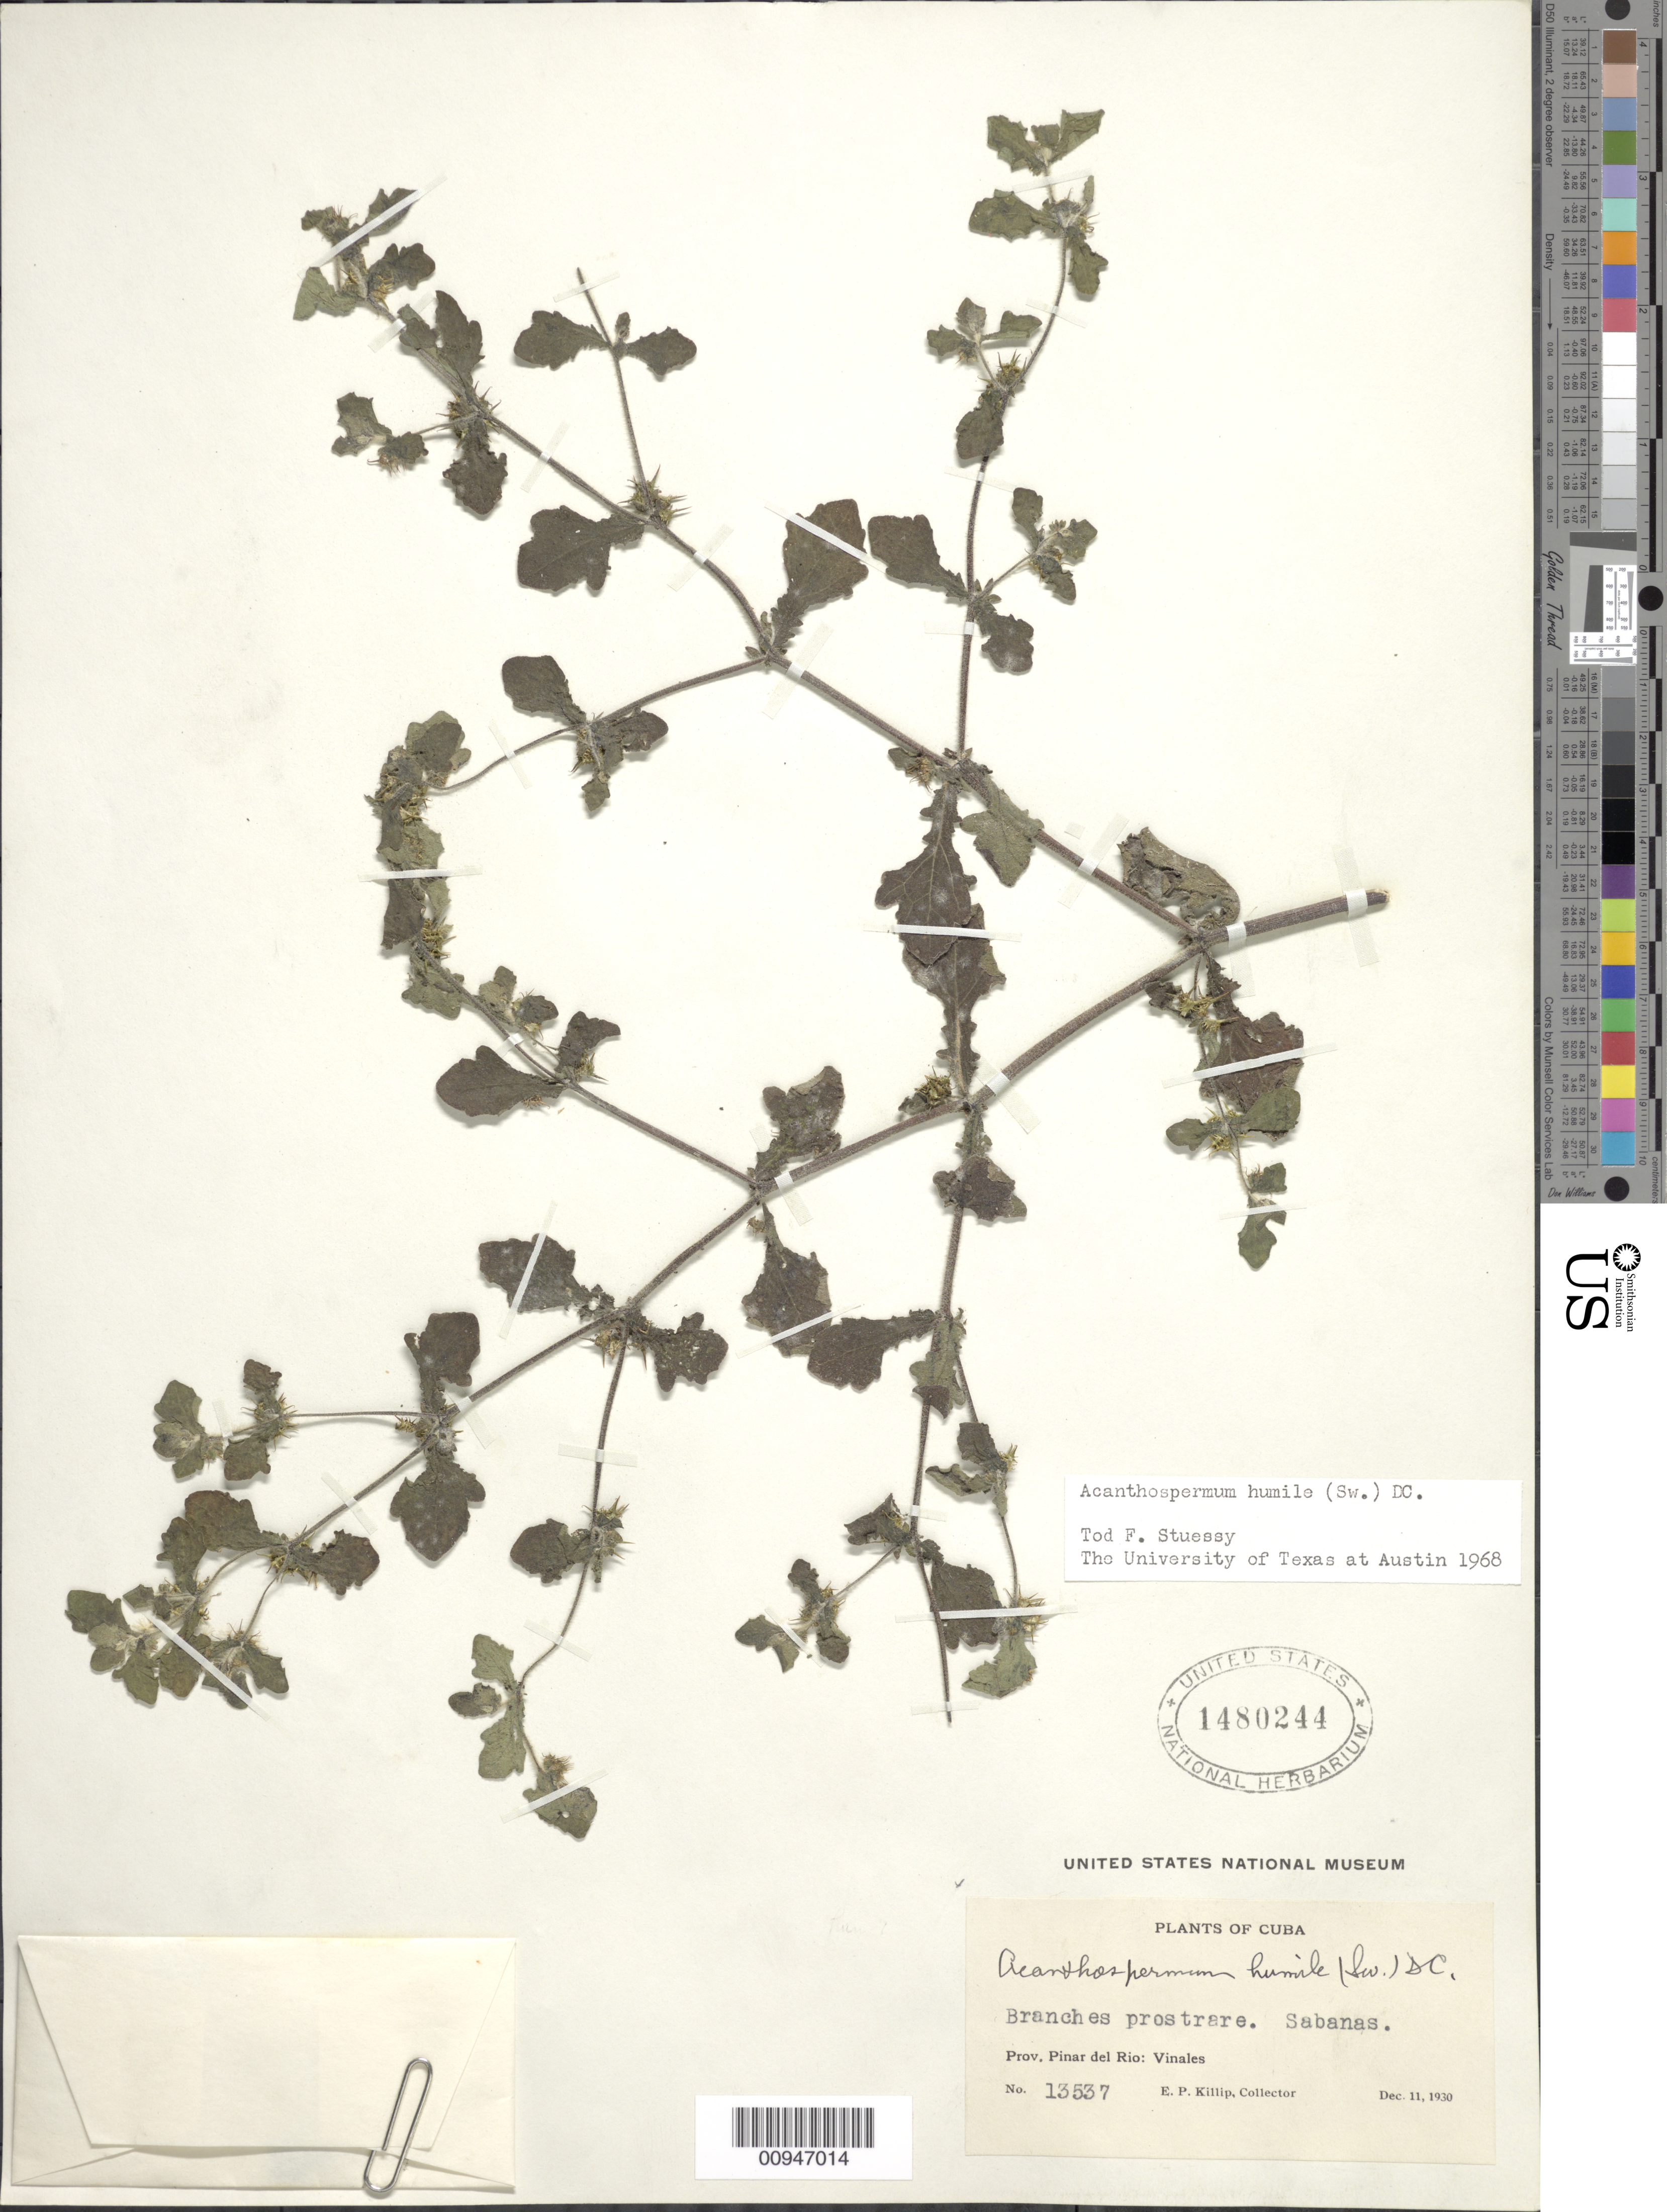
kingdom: Plantae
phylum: Tracheophyta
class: Magnoliopsida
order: Asterales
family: Asteraceae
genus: Acanthospermum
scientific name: Acanthospermum humile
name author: (Sw.) DC.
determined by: Stuessy, T. F.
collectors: E. P. Killip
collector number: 13537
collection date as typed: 11 Dec 1930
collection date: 1930-12-11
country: Cuba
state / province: Pinar del Rio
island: Cuba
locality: Viñales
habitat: Sabanas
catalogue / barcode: US 1480244